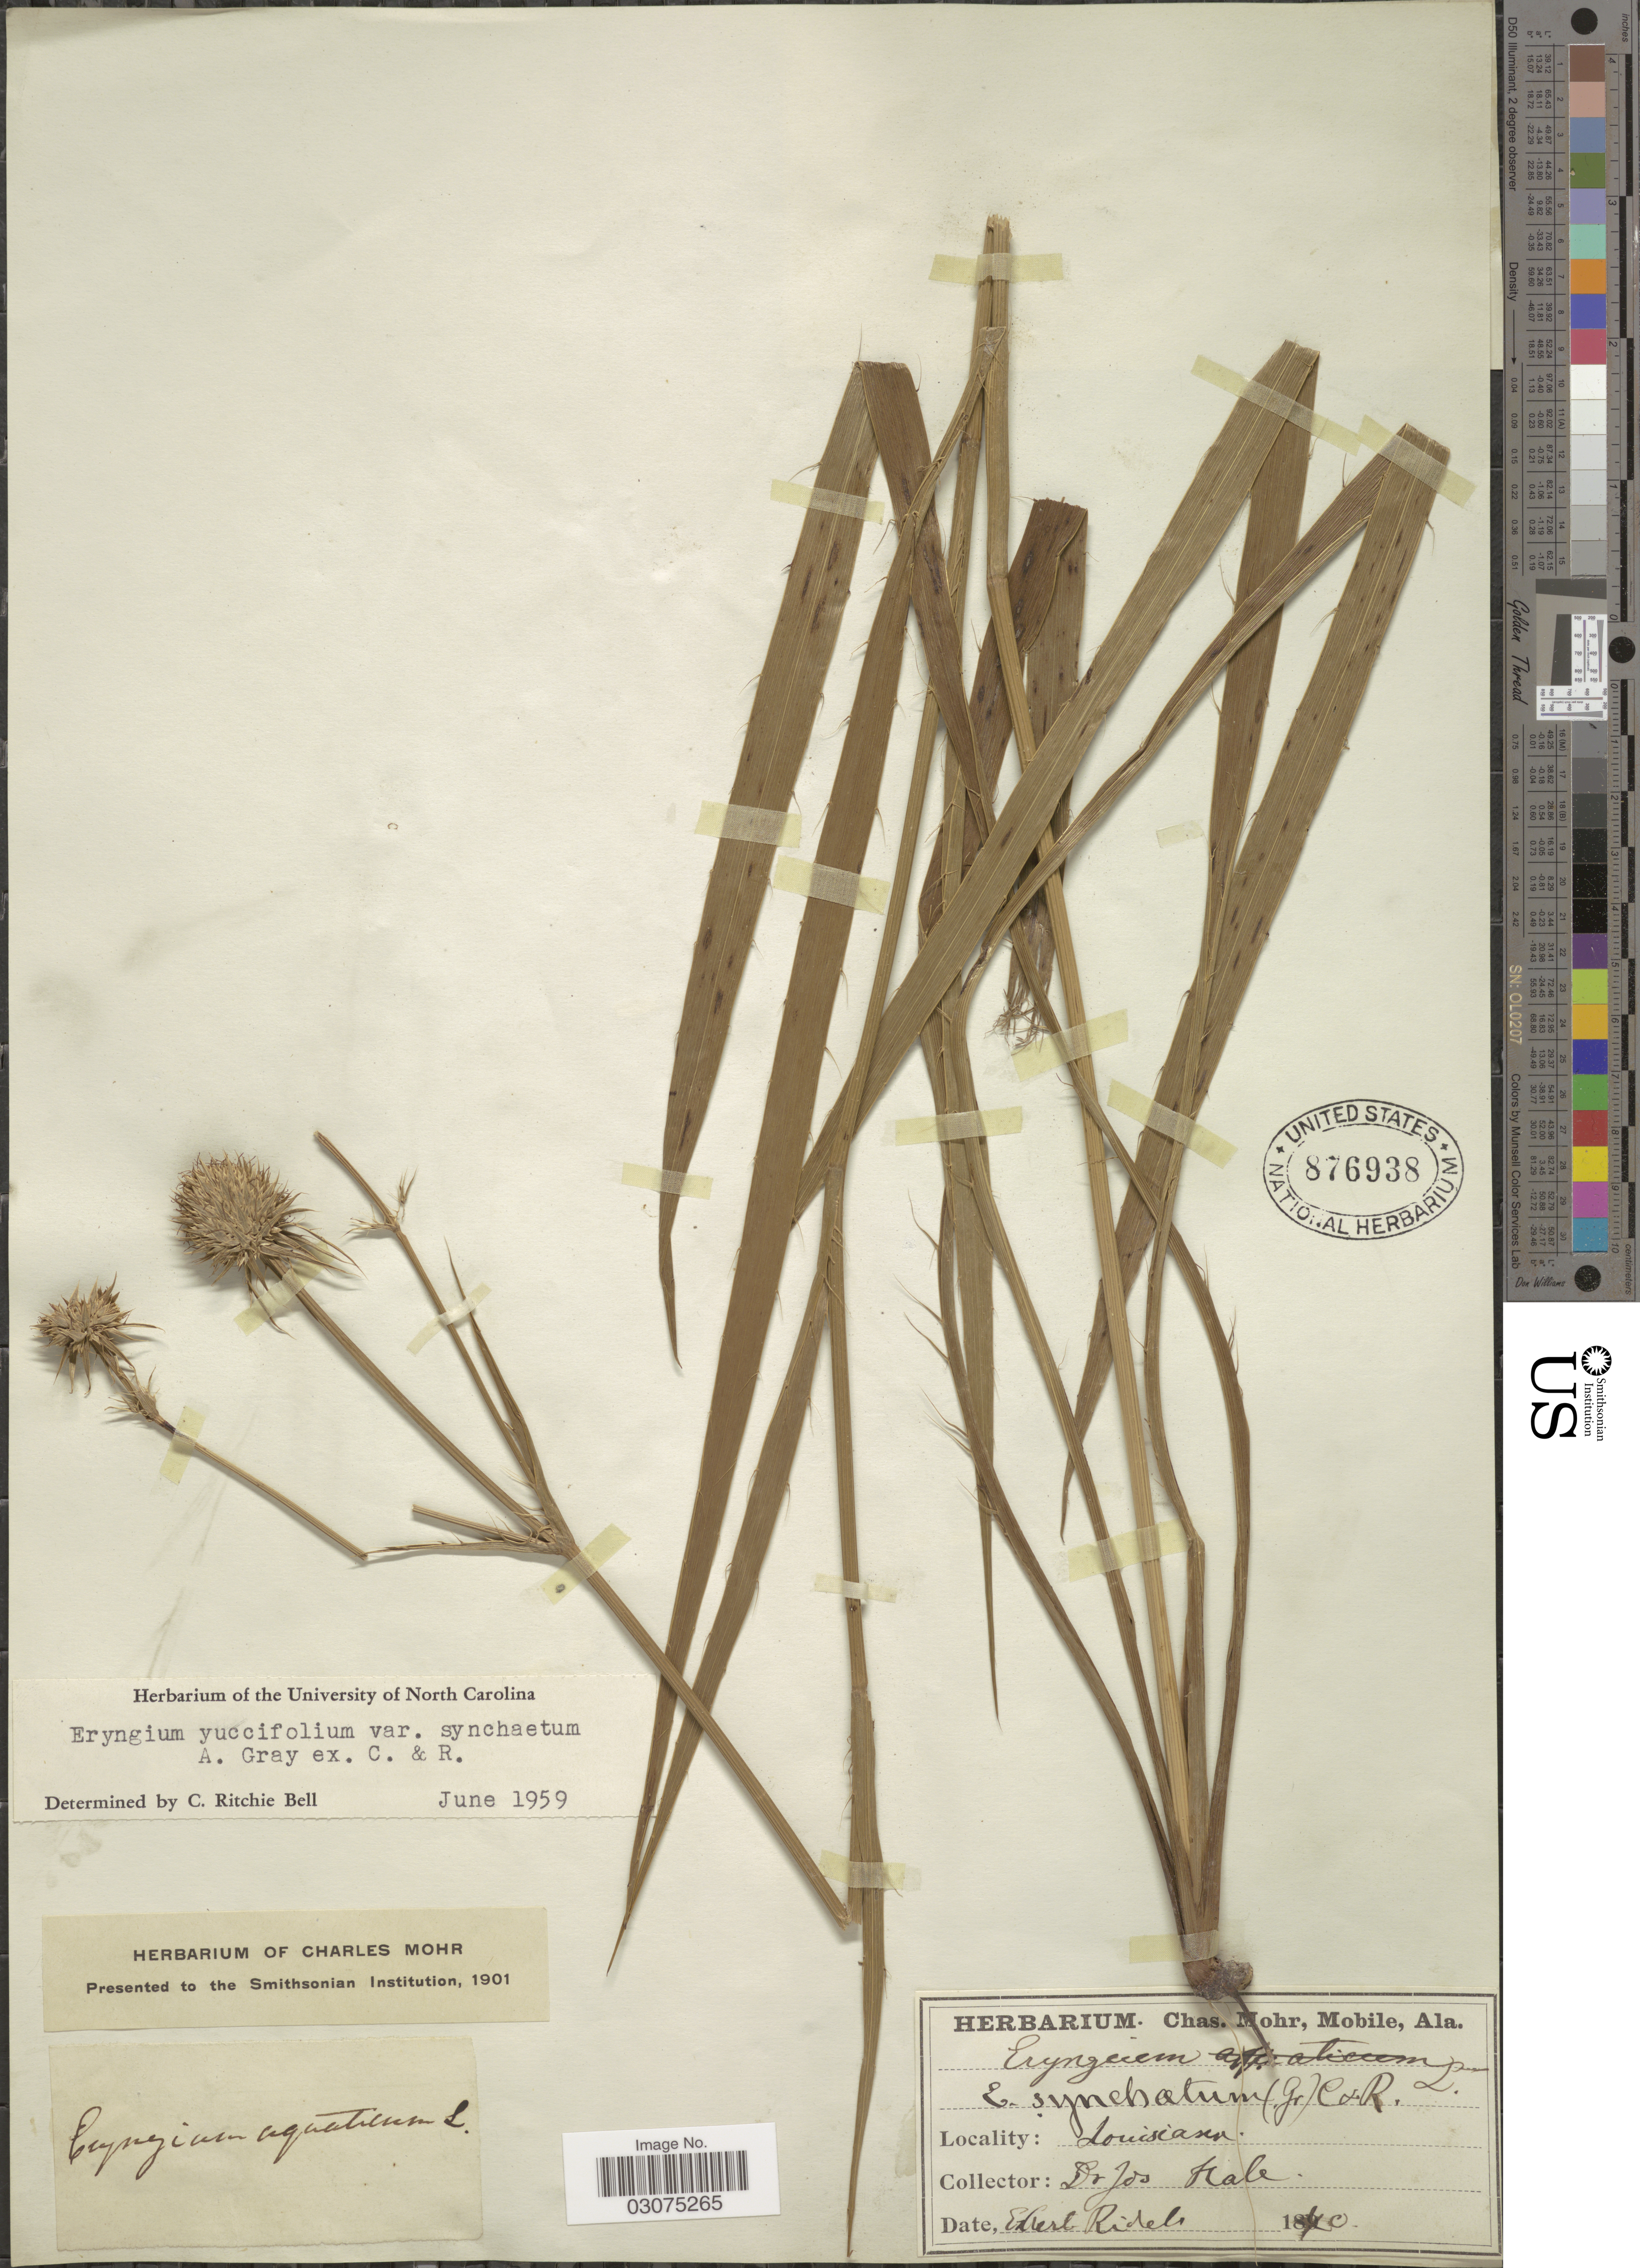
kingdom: Plantae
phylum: Tracheophyta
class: Magnoliopsida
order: Apiales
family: Apiaceae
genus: Eryngium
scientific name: Eryngium yuccifolium var. synchaetum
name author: A. Gray ex J.M. Coult. & Rose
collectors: J. Hale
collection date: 1840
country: United States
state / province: Louisiana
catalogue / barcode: US 876938